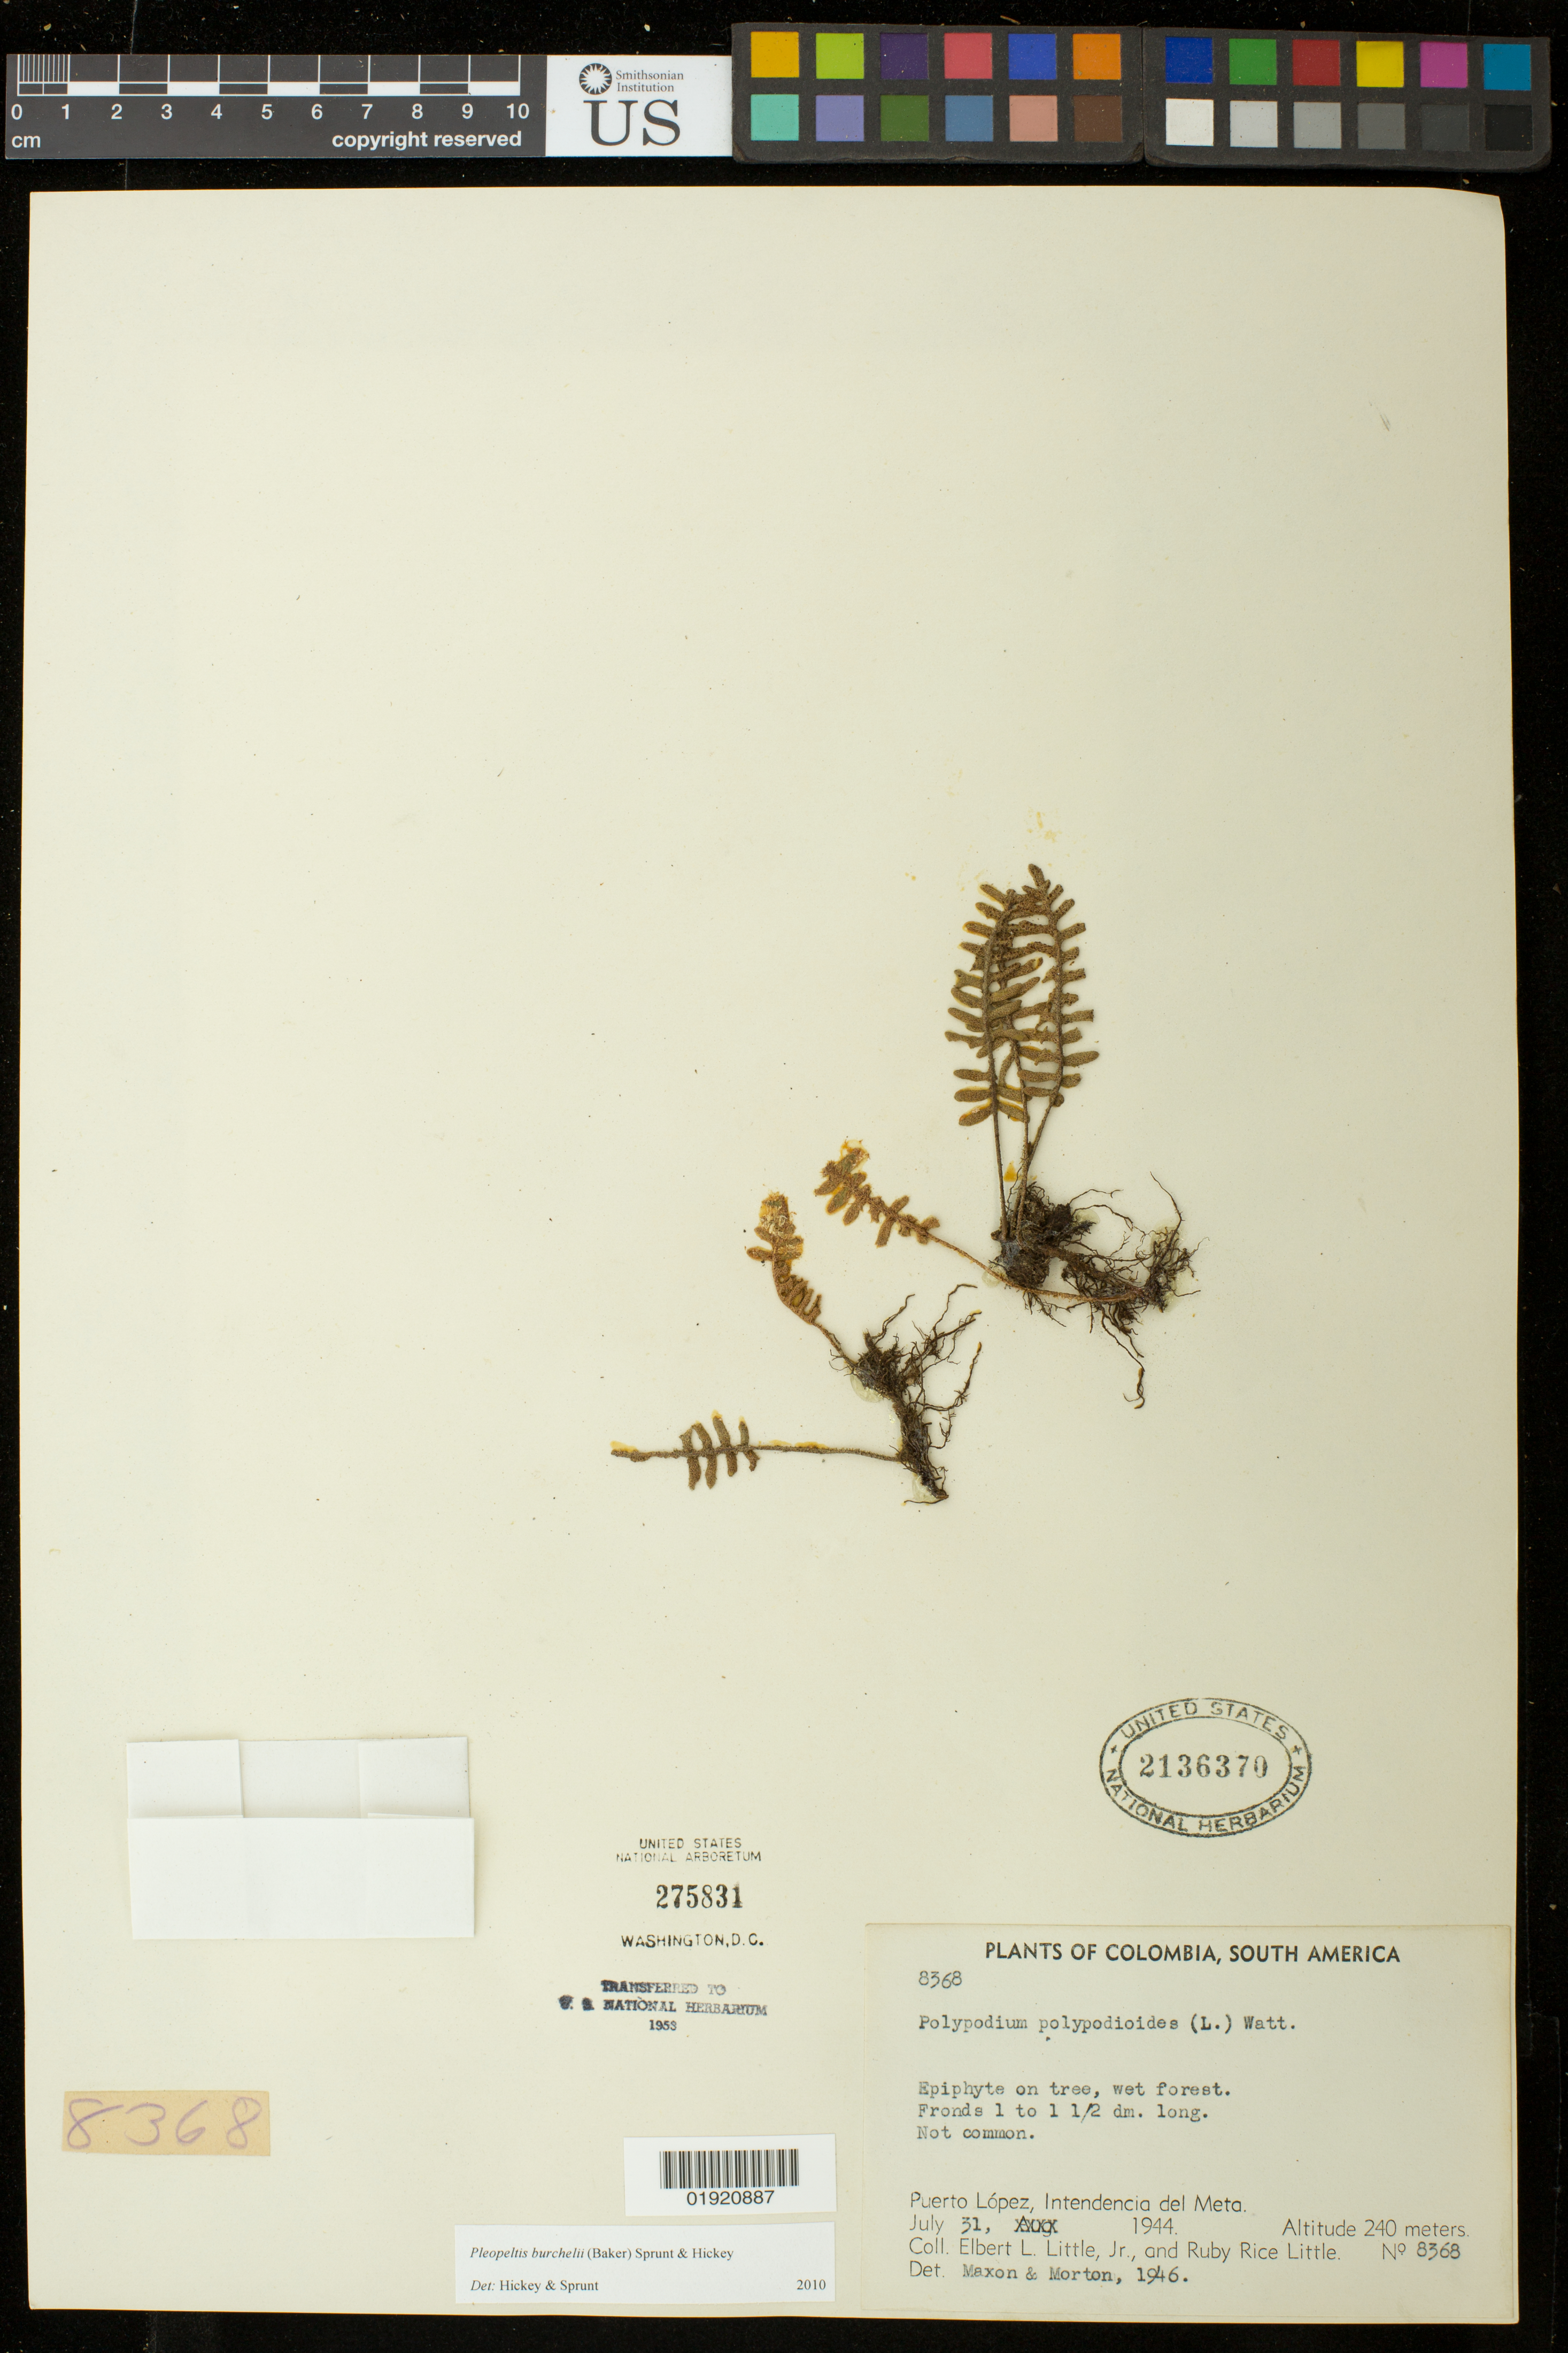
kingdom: Plantae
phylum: Tracheophyta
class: Polypodiopsida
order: Polypodiales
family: Polypodiaceae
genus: Pleopeltis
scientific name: Pleopeltis burchellii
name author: (Baker) Sprunt & Hickey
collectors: E. L. Little & R. R. Little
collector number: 8368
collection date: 1944-07-31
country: Colombia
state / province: Meta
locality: Puerto Lopez, Intendencia del Meta.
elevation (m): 240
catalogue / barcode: US 2136370